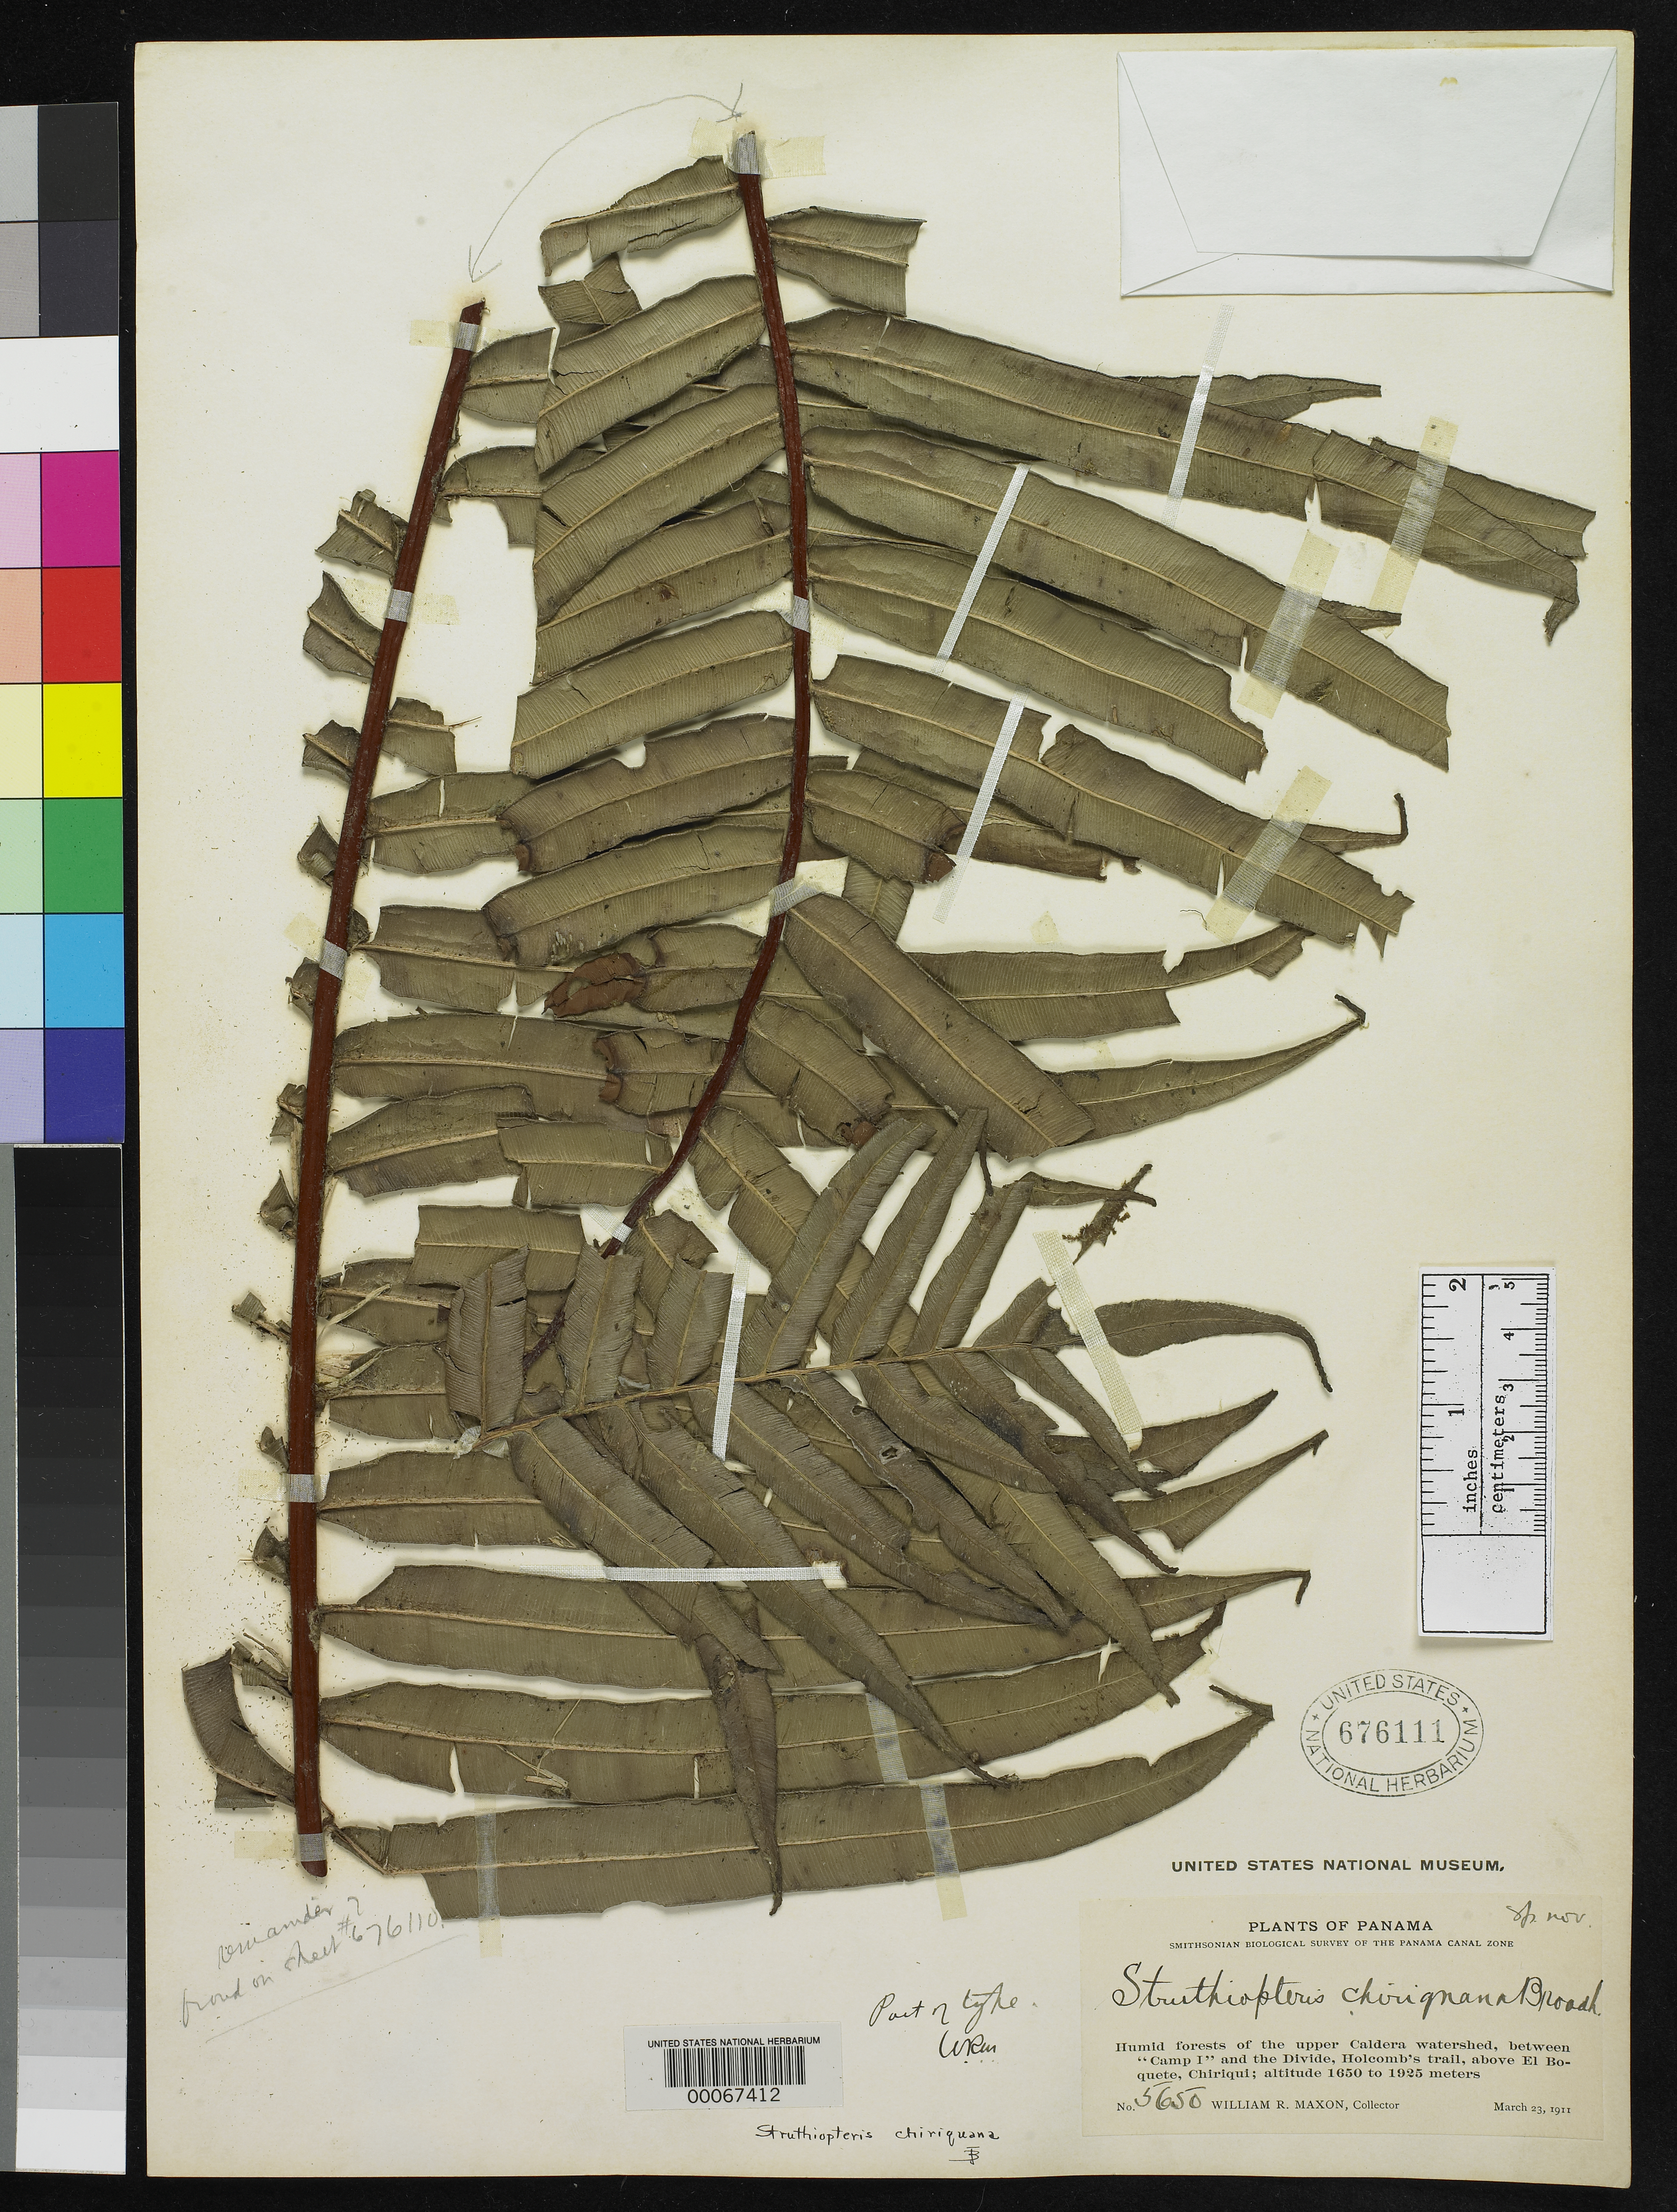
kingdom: Plantae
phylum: Tracheophyta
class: Polypodiopsida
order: Polypodiales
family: Blechnaceae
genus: Struthiopteris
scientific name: Struthiopteris chiriquana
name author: Broadh.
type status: Holotype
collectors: W. R. Maxon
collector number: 5650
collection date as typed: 23 Mar 1911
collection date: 1911-03-23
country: Panama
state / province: Chiriquí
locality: Upper Caldera River, between Camp 1 and divide, Holcomb's Trail, above El Boquete.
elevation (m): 1650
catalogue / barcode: US 676111